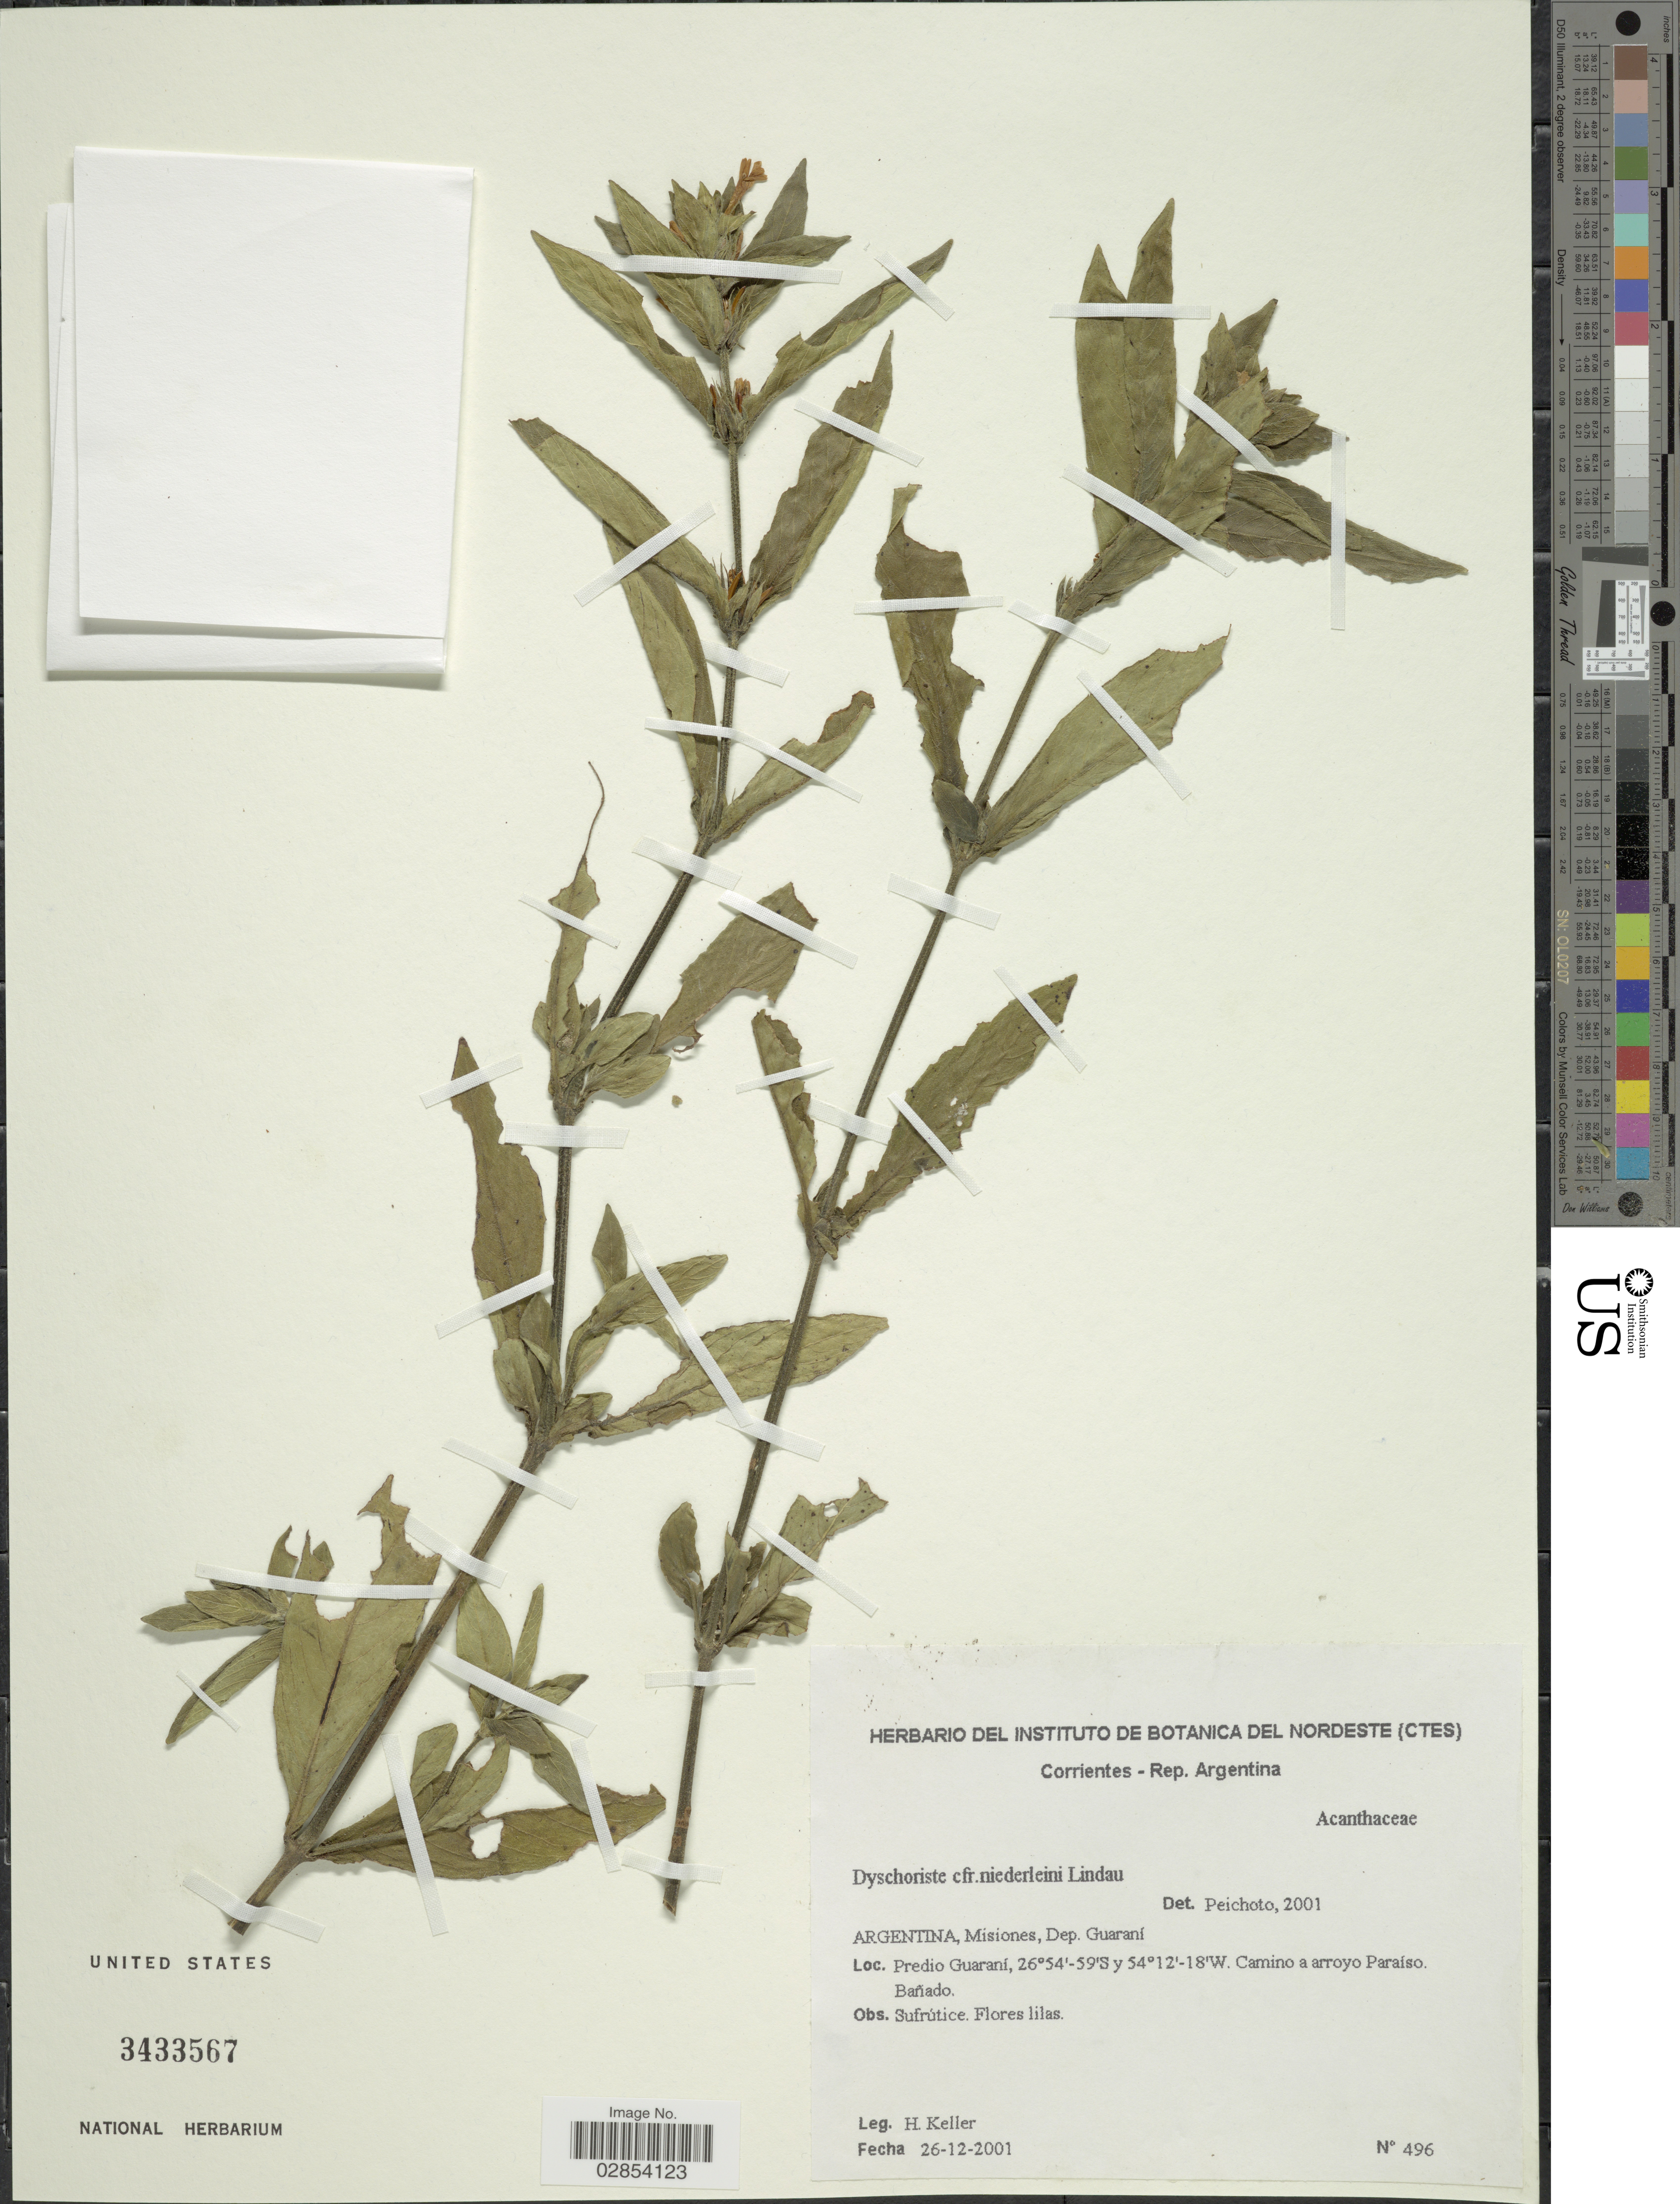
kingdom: Plantae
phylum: Tracheophyta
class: Magnoliopsida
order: Lamiales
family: Acanthaceae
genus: Hygrophila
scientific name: Hygrophila pubescens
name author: Nees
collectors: H. Keller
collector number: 496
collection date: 2001-12-26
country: Argentina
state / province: Misiones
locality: Dep. Guaraní, Predio Guaraní. Camino a arroyo Paraíso. Bañado.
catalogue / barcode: US 3433567